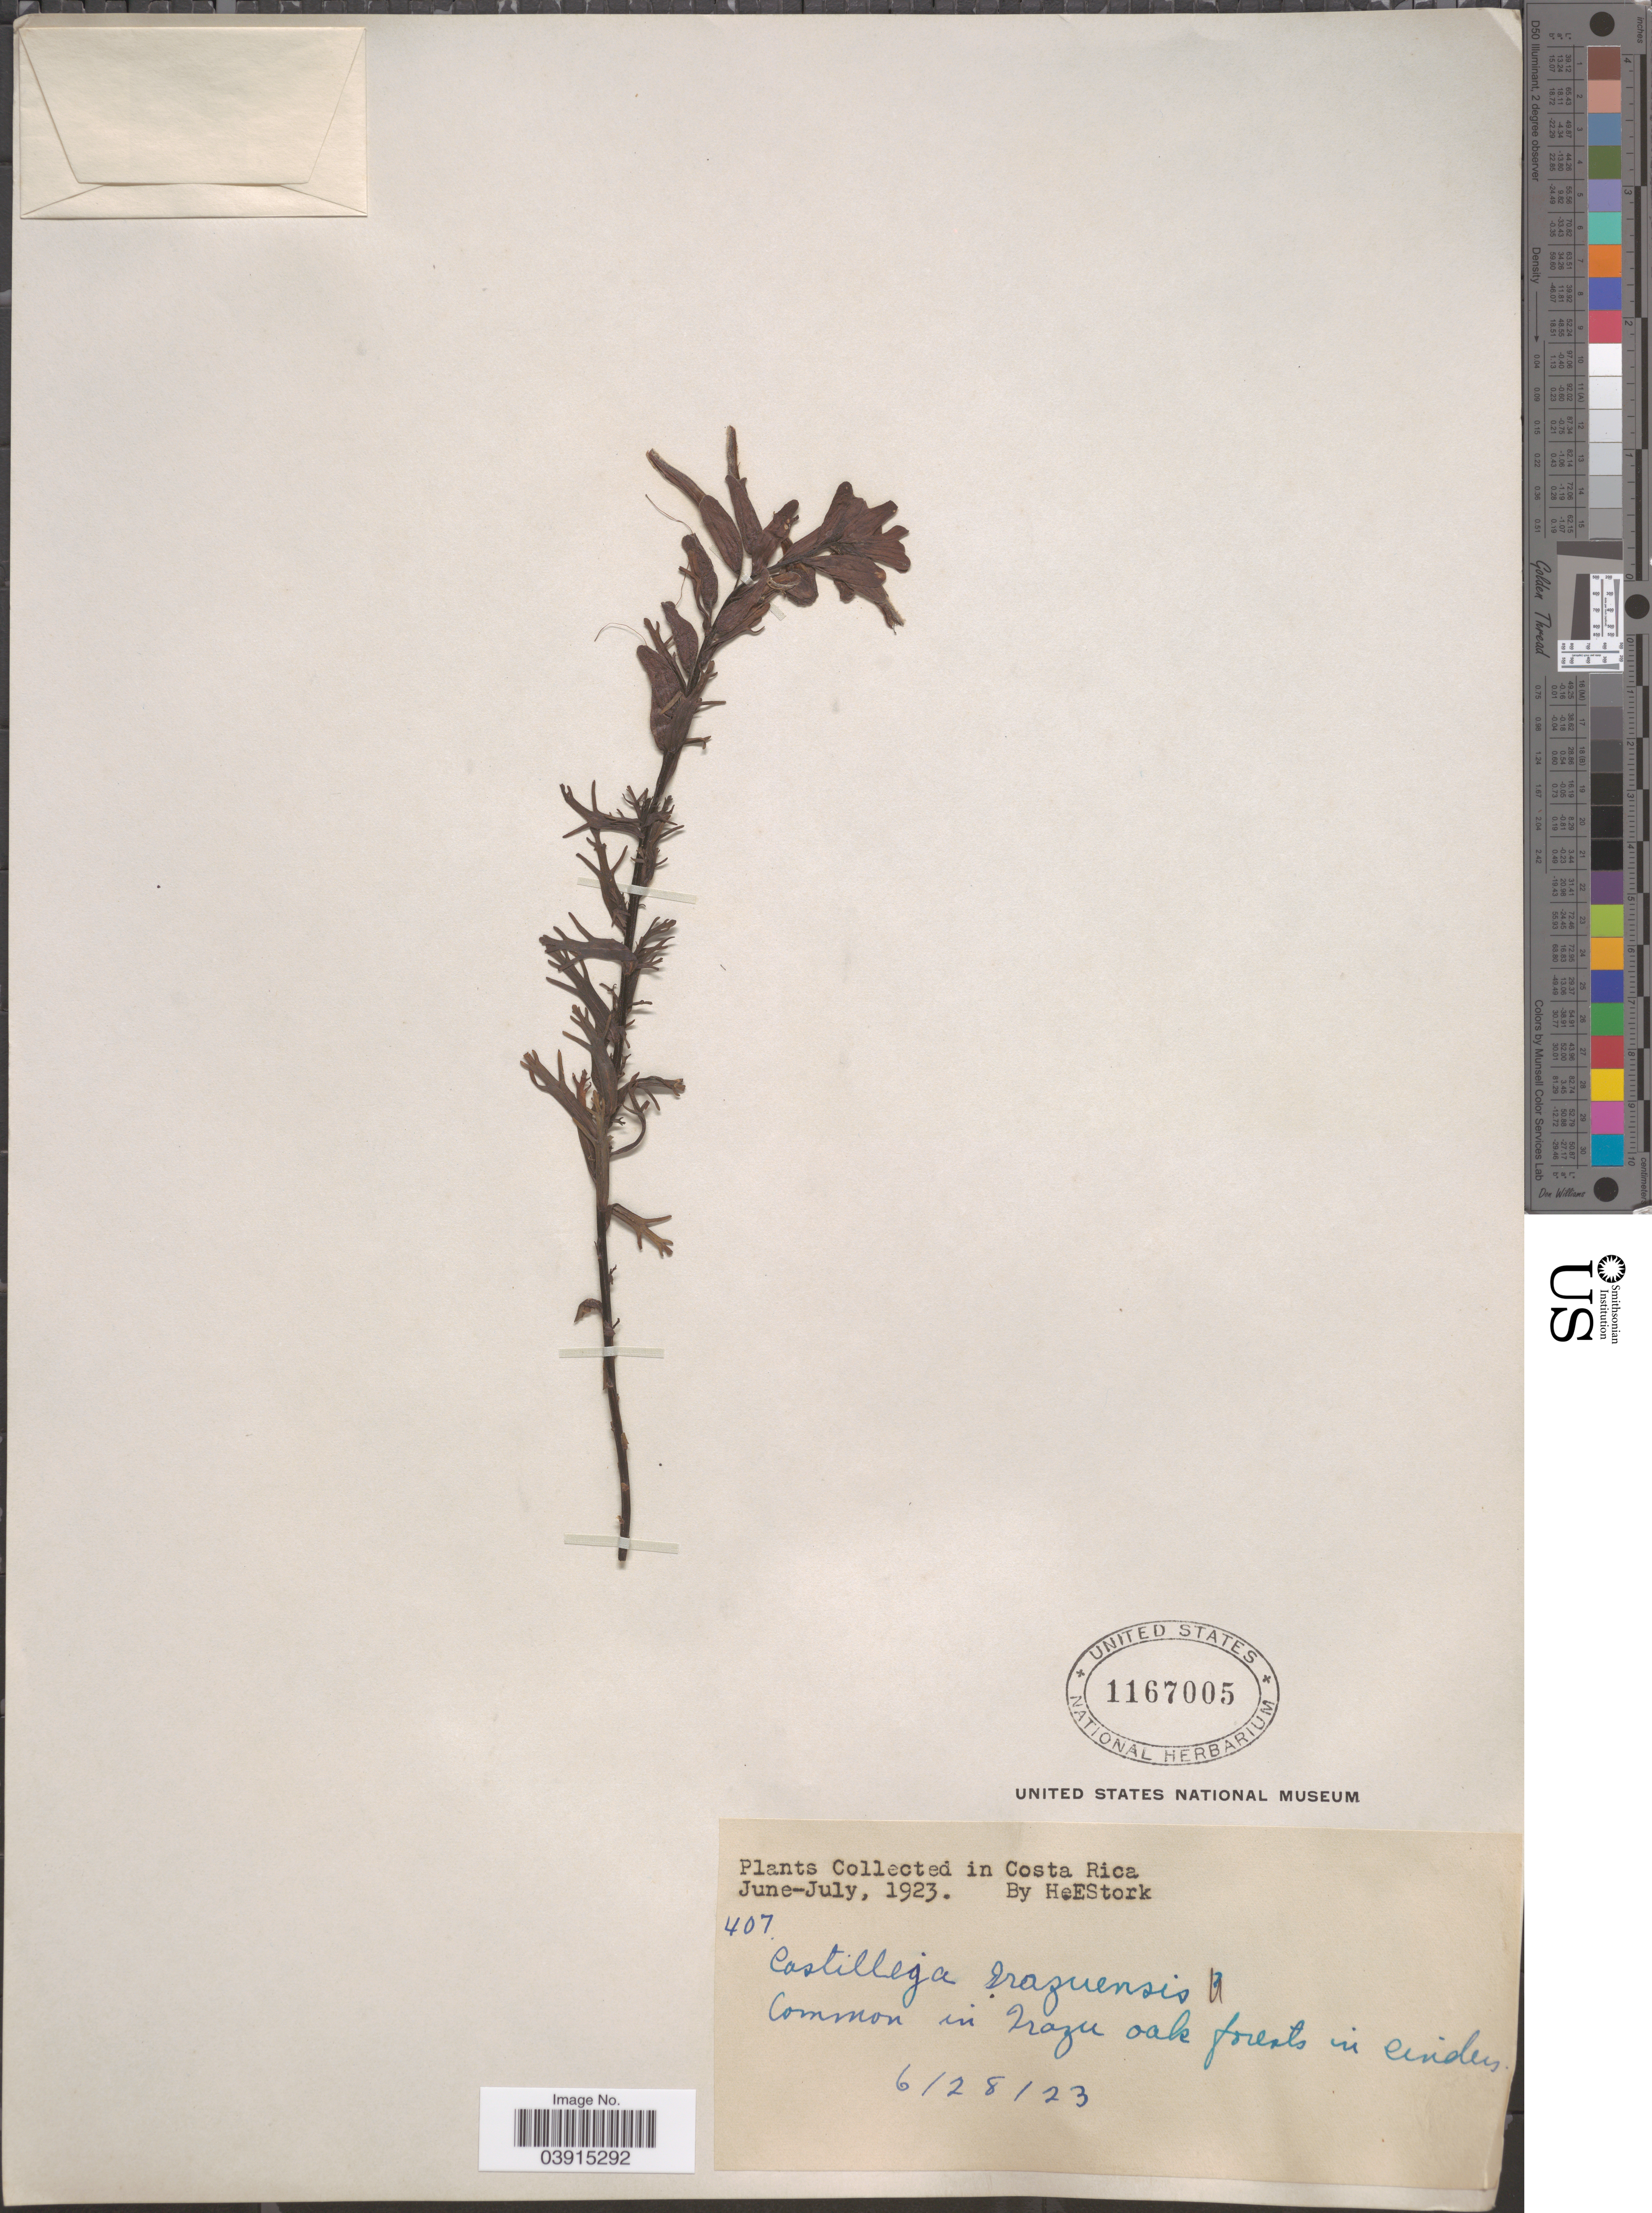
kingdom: Plantae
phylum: Tracheophyta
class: Magnoliopsida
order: Lamiales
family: Orobanchaceae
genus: Castilleja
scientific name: Castilleja irazuensis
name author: Oerst.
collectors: H. E. Stork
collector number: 407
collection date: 1923-06-28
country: Costa Rica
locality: In Irazu.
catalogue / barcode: US 1167005